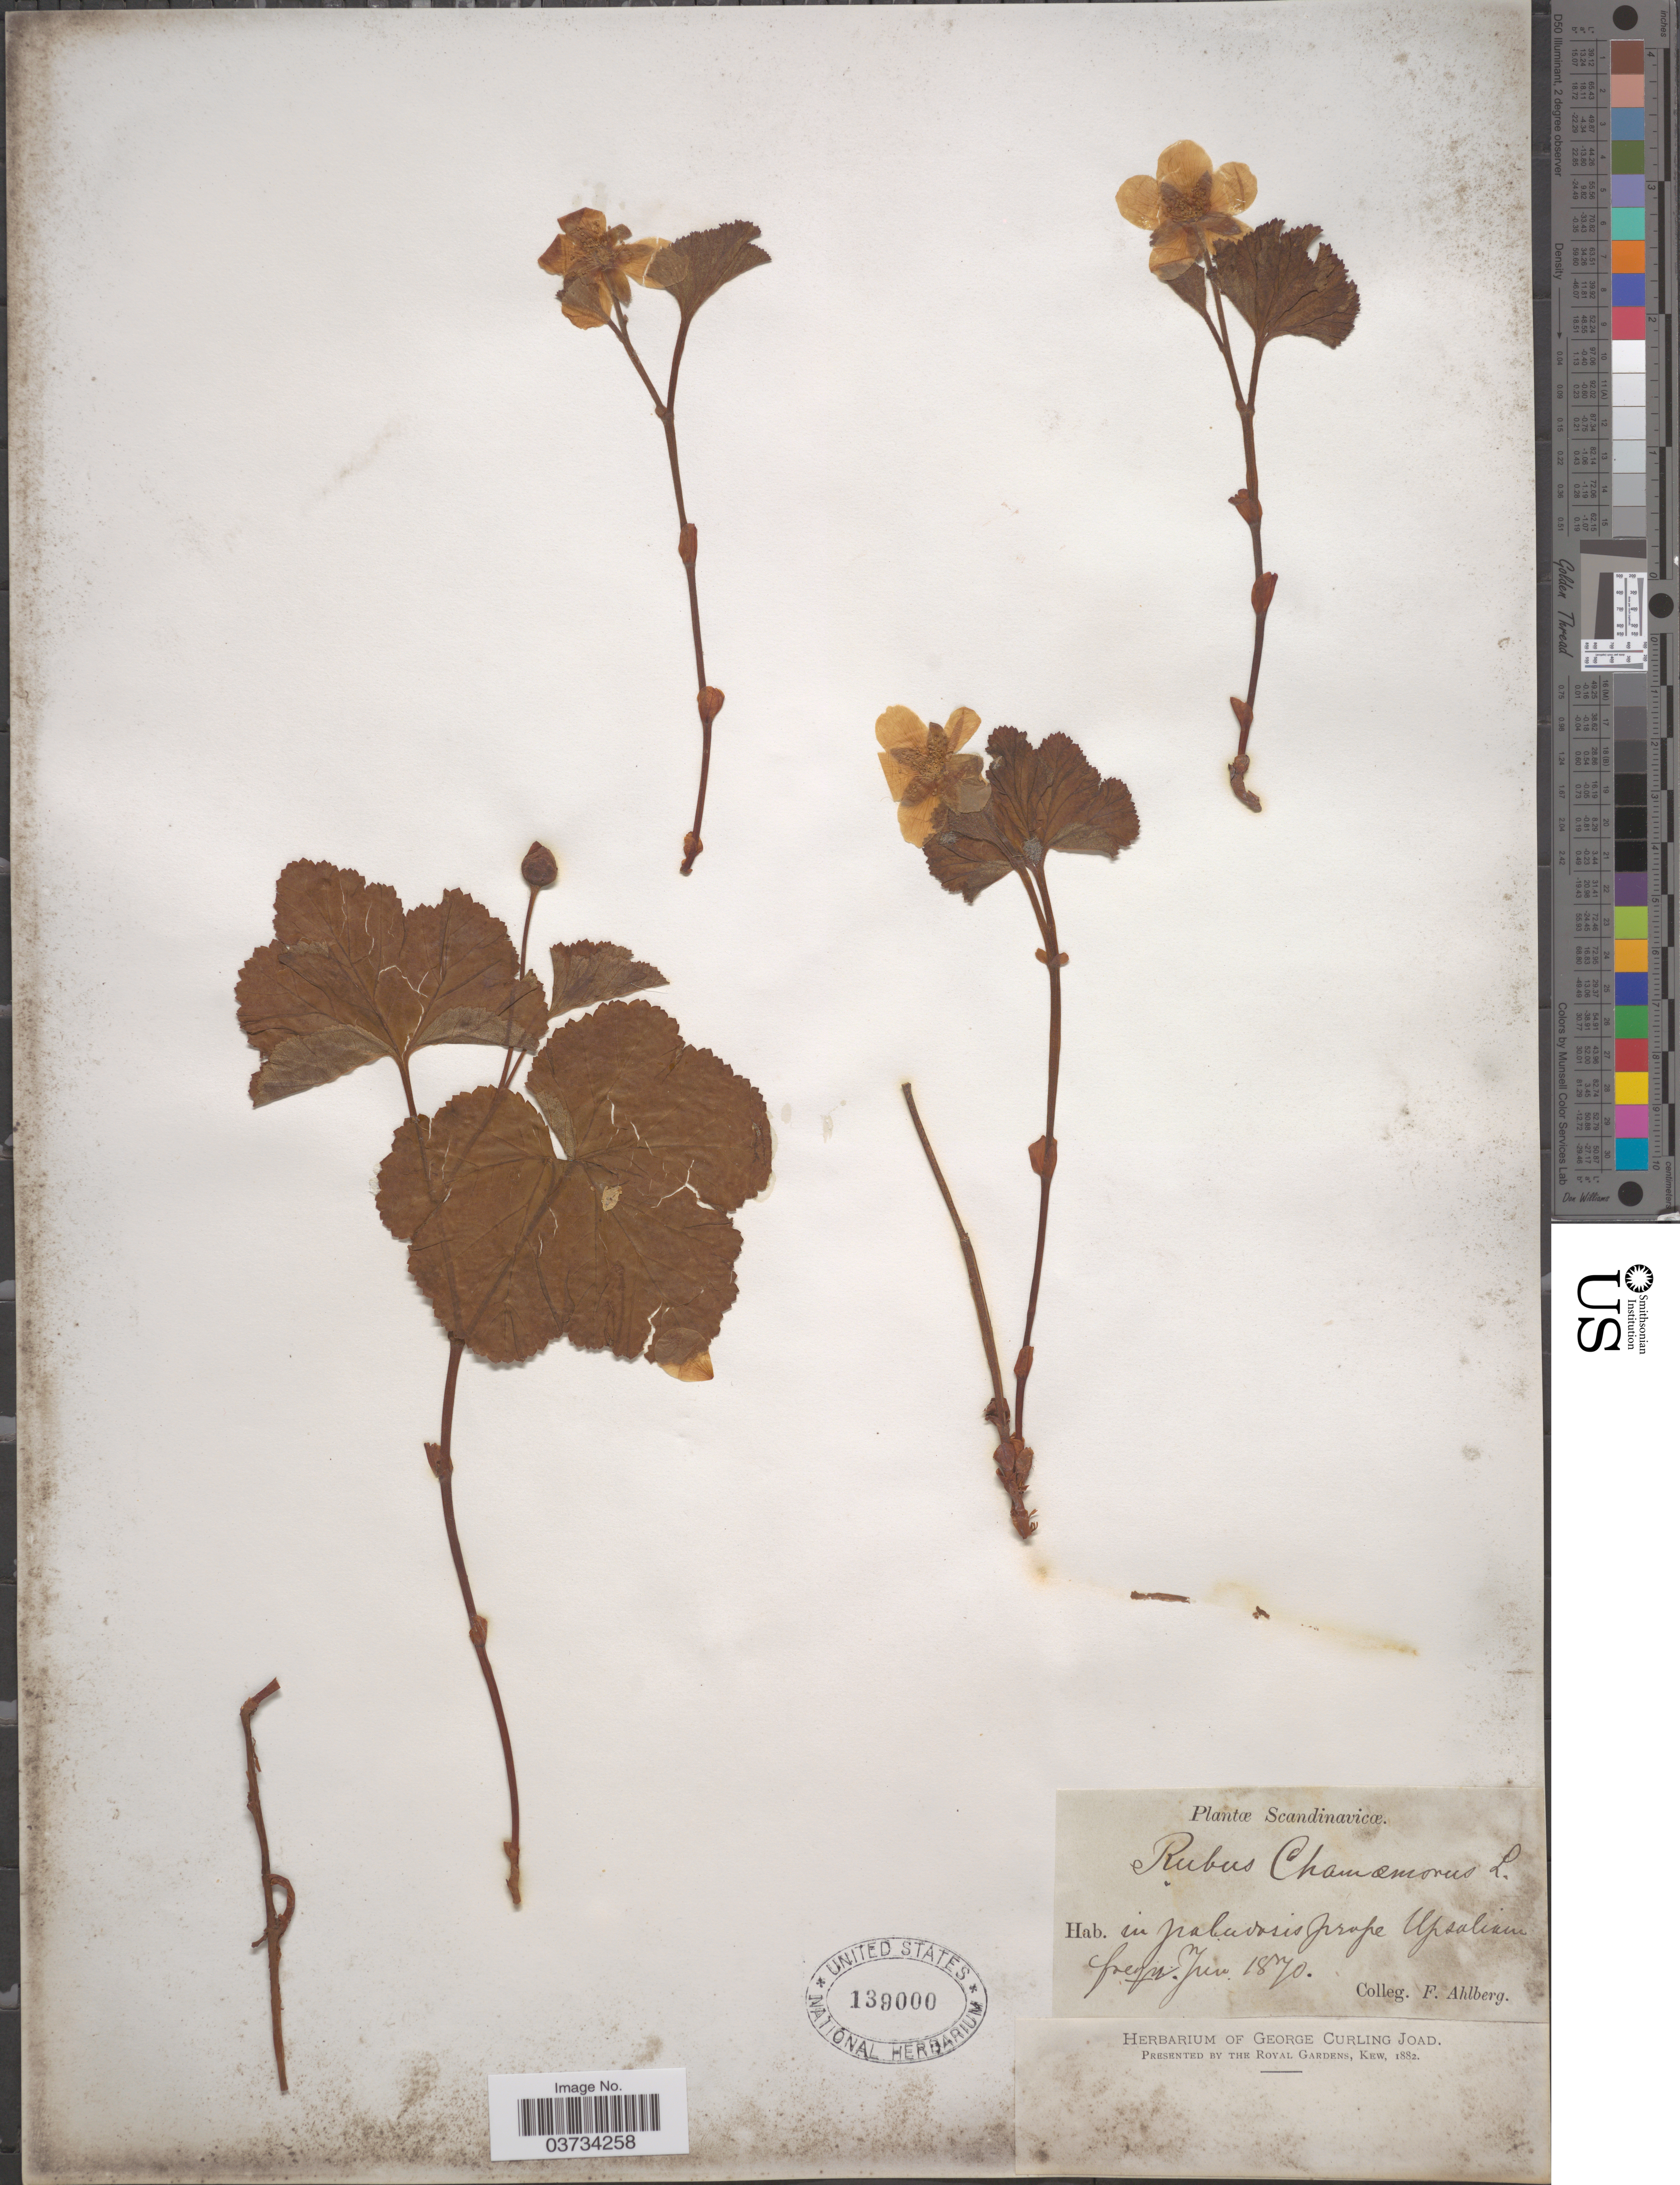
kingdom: Plantae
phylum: Tracheophyta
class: Magnoliopsida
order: Rosales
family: Rosaceae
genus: Rubus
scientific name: Rubus chamaemorus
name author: L.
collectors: F. Ahlberg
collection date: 1870-06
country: Sweden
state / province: Uppsala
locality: Scandinavicæ. In paludosis prope Upsaliam.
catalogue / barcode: US 139000